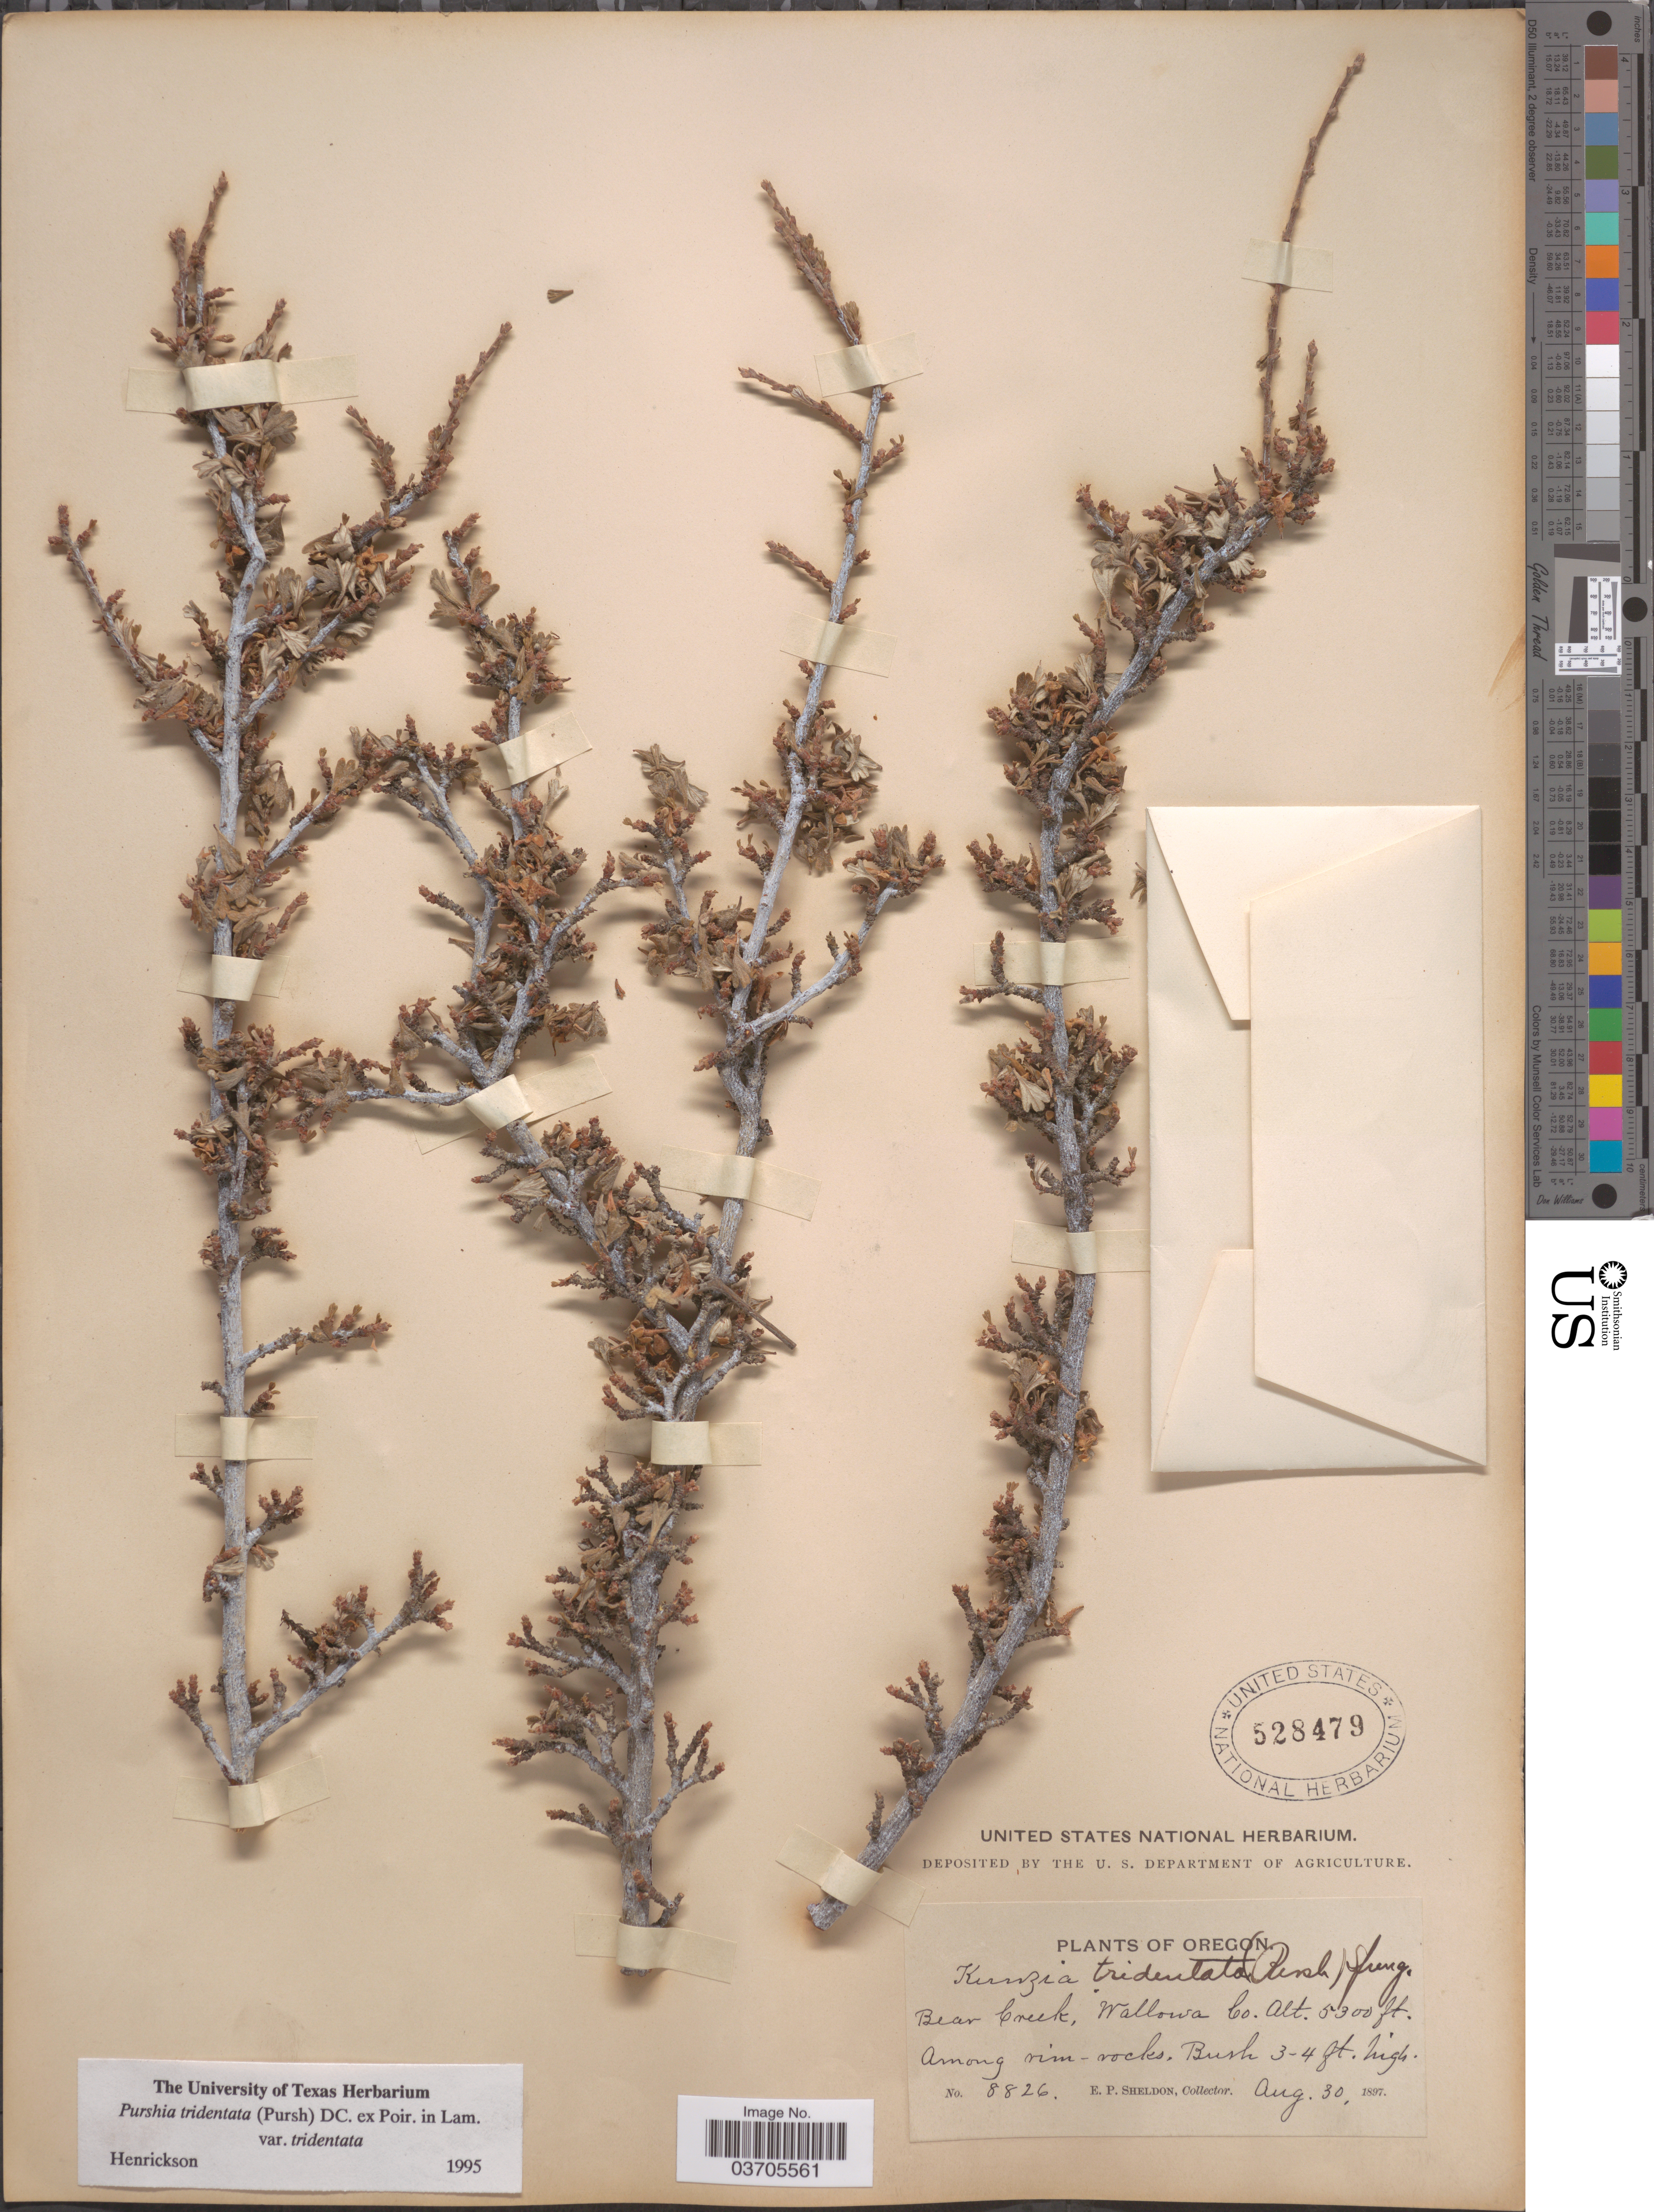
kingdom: Plantae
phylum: Tracheophyta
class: Magnoliopsida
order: Rosales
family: Rosaceae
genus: Purshia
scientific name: Purshia tridentata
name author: (Pursh) DC.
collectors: E. P. Sheldon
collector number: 8826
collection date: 1897-08-30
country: United States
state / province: Oregon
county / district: Wallowa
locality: Bear Creek, Wallowa Co.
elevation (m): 1615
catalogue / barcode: US 528479